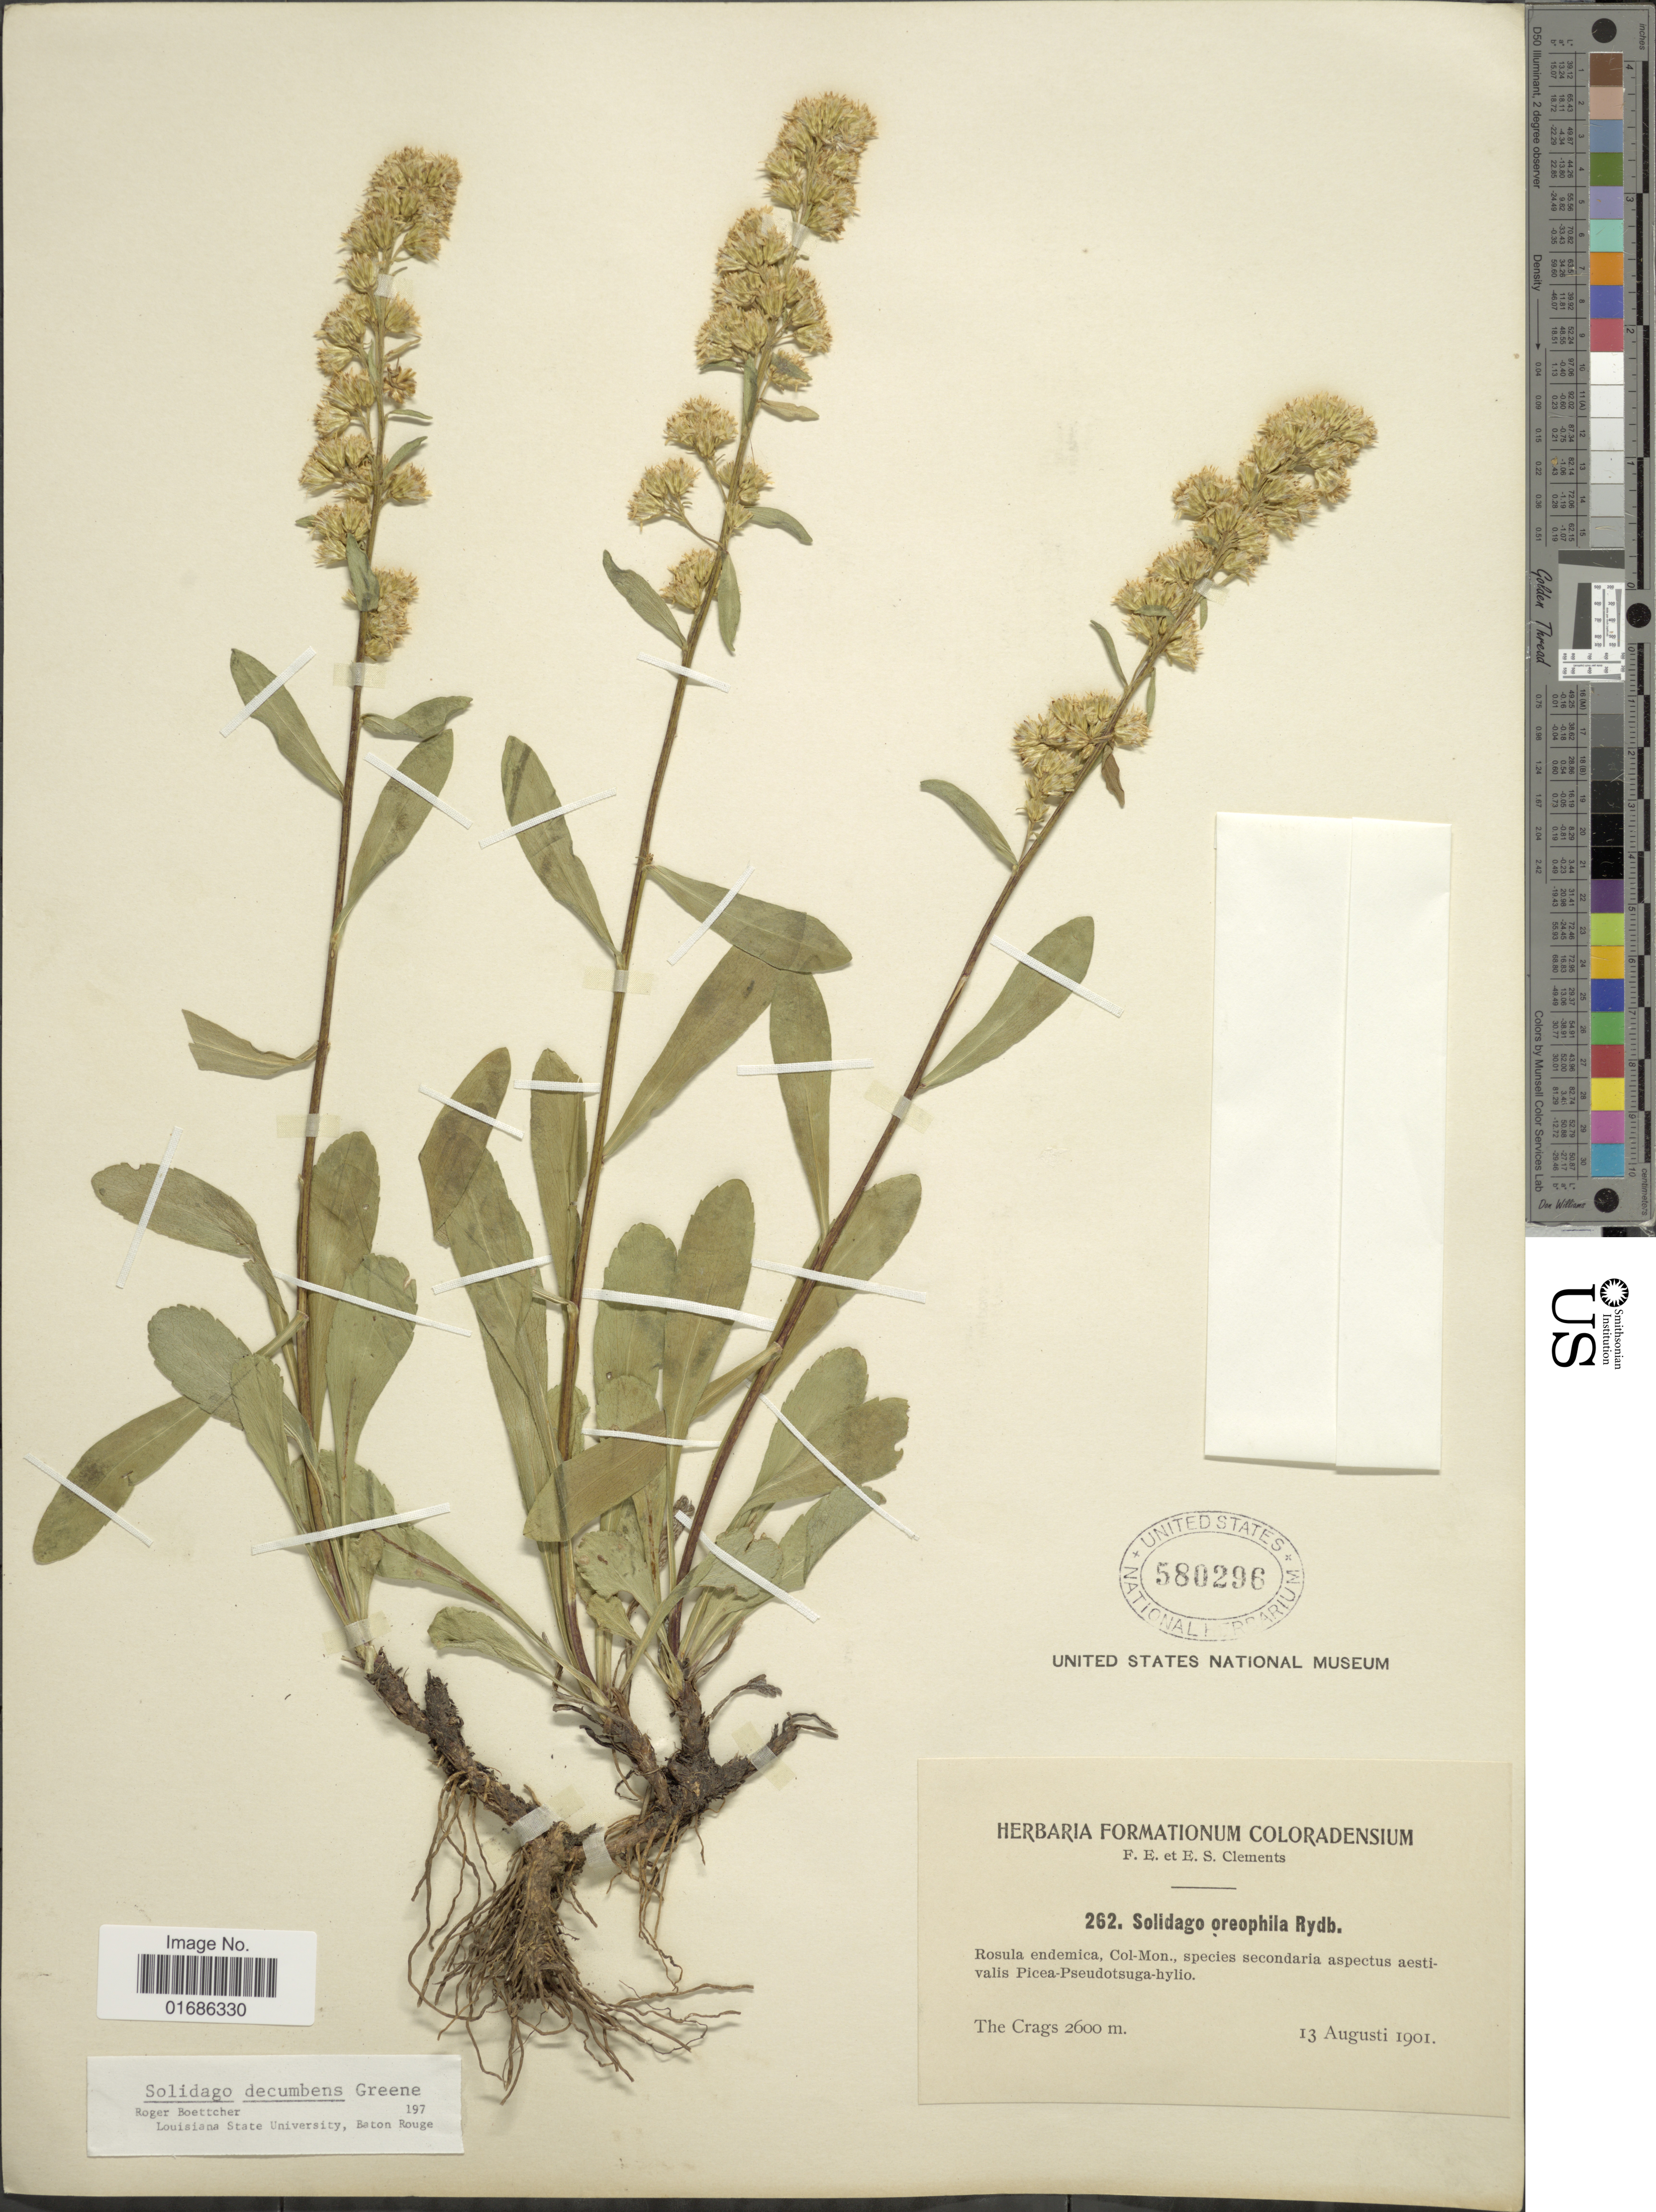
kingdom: Plantae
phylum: Tracheophyta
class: Magnoliopsida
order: Asterales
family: Asteraceae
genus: Solidago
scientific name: Solidago decumbens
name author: Greene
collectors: F. E. Clements & E. S. Clements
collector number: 262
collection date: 1901-08-13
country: United States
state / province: Colorado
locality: The Crags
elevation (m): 2600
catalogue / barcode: US 580296